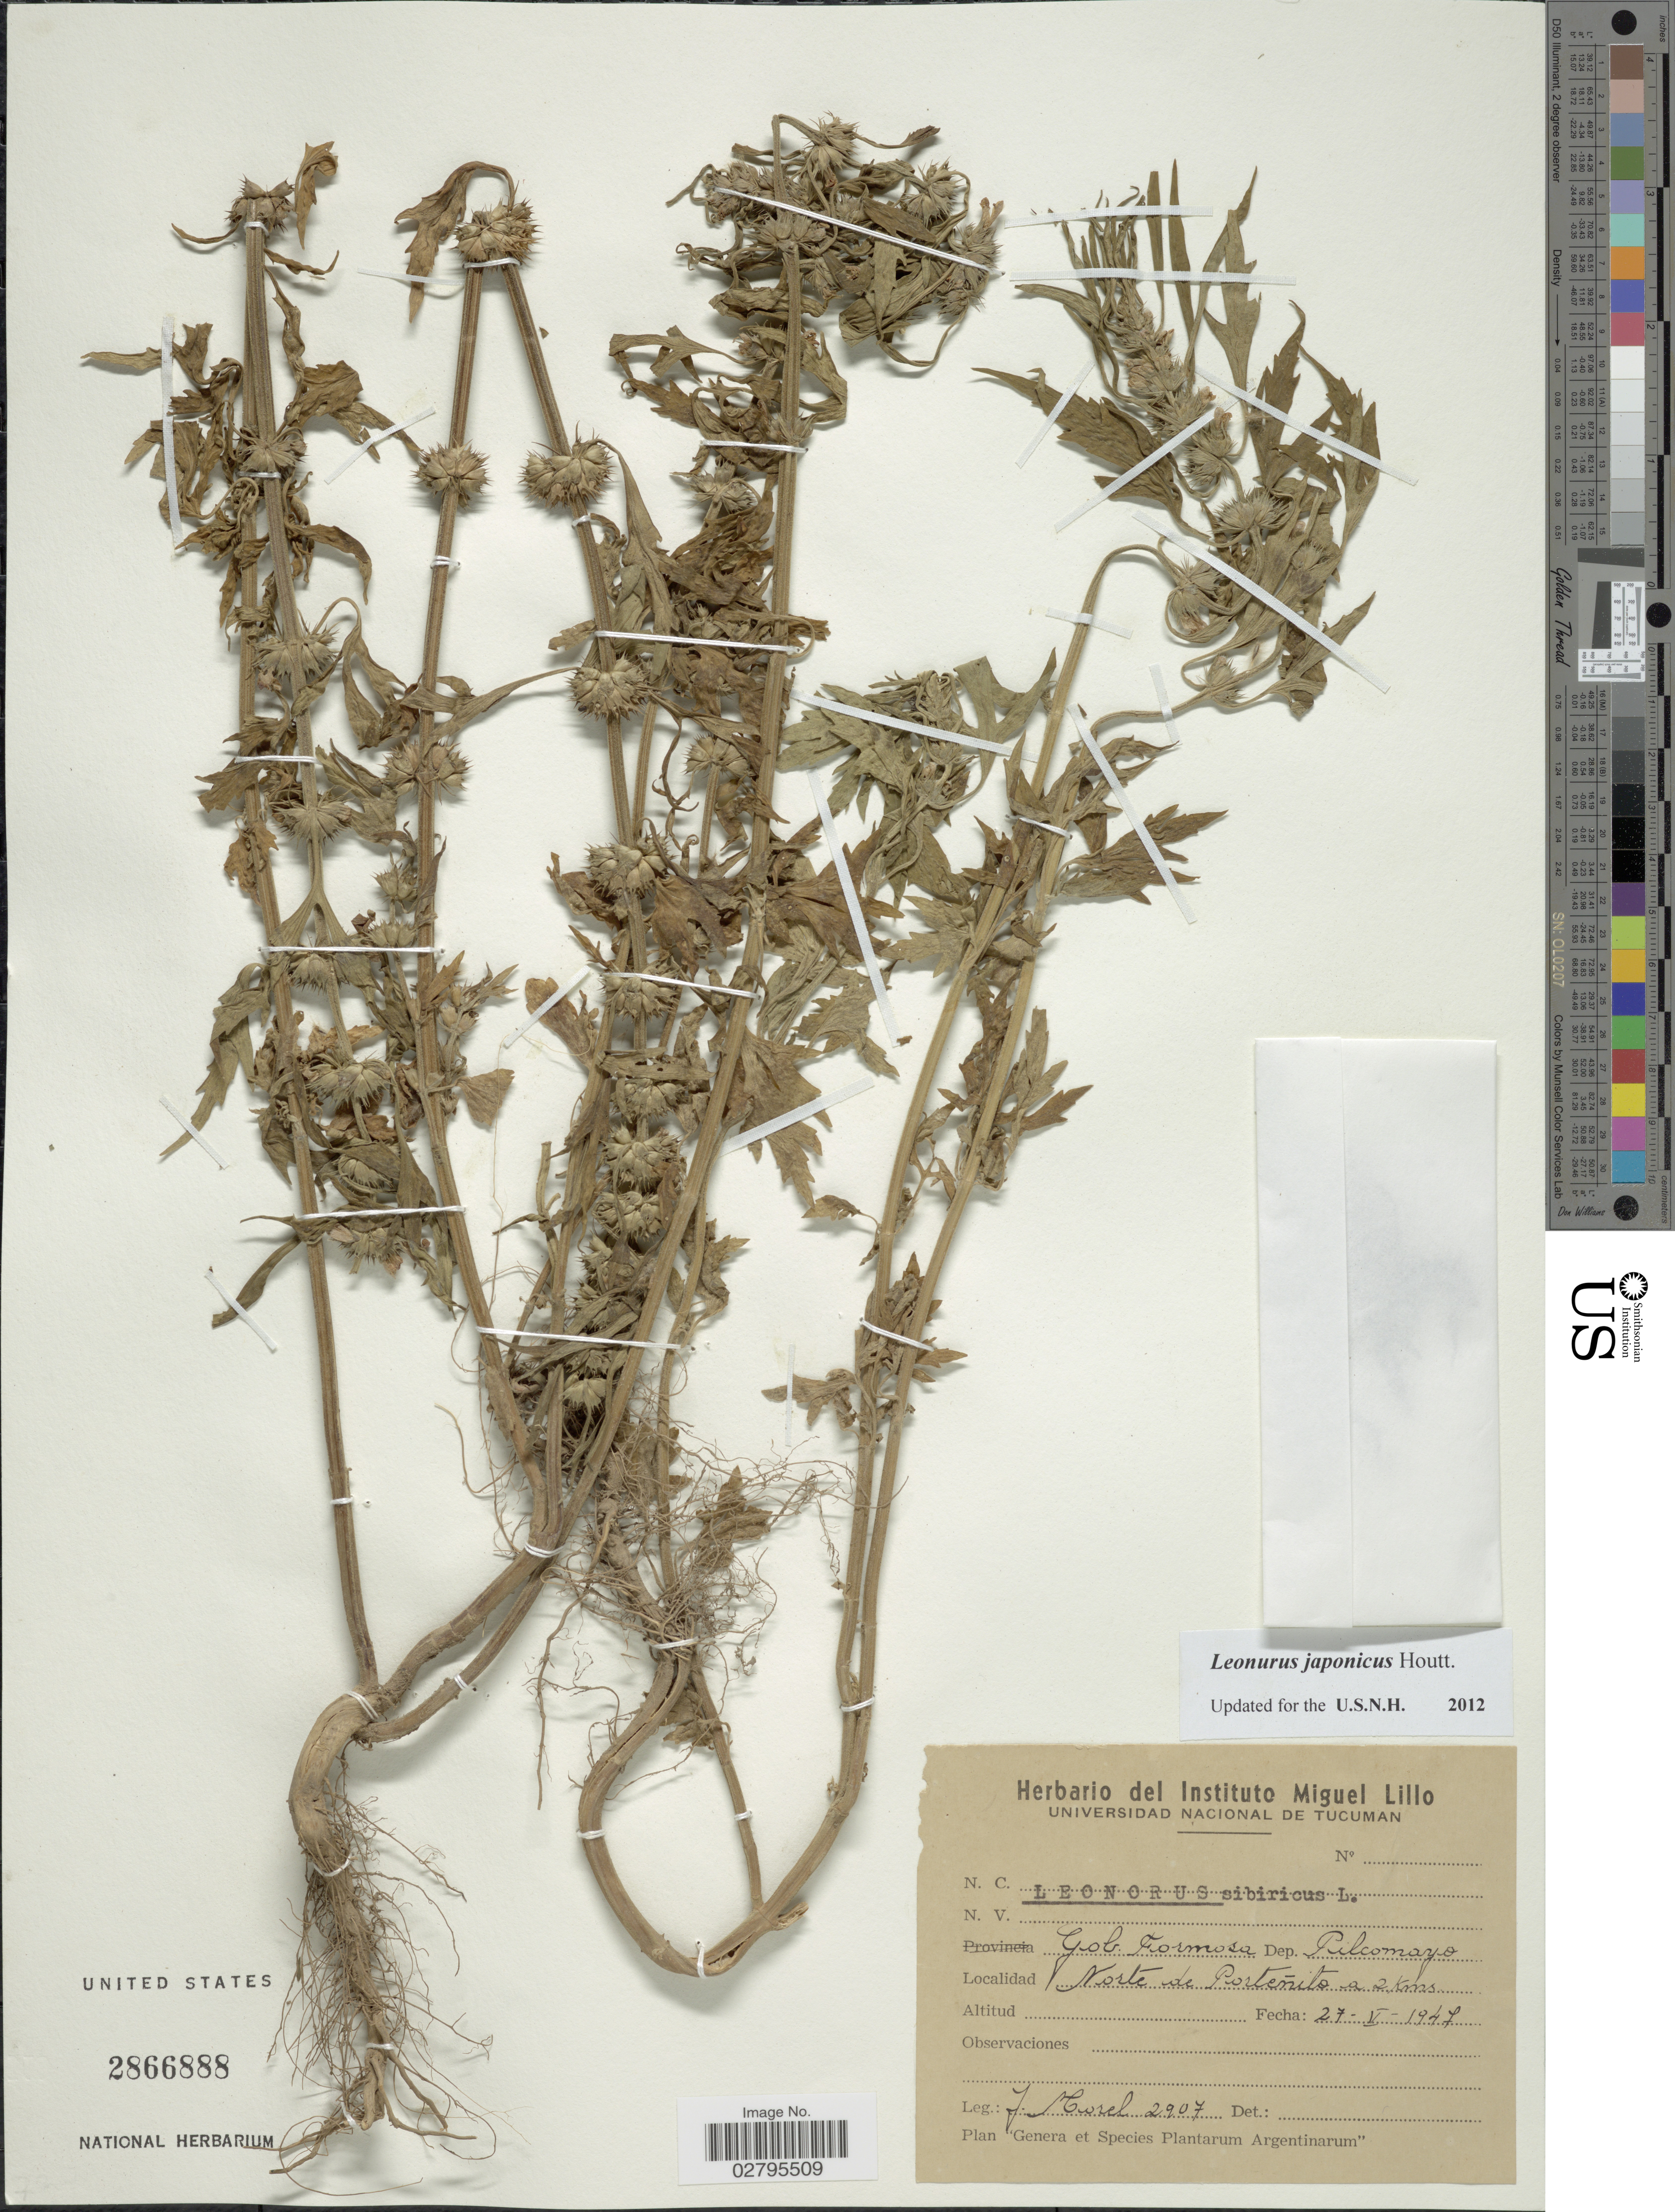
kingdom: Plantae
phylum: Tracheophyta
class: Magnoliopsida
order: Lamiales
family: Lamiaceae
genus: Leonurus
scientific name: Leonurus japonicus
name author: Houtt.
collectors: I. Morel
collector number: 2907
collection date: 1947-05-27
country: Argentina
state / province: Formosa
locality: Gob. Formosa. Dep. Pilcomayo. Norte de Portenito a 2 Kms.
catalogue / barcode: US 2866888